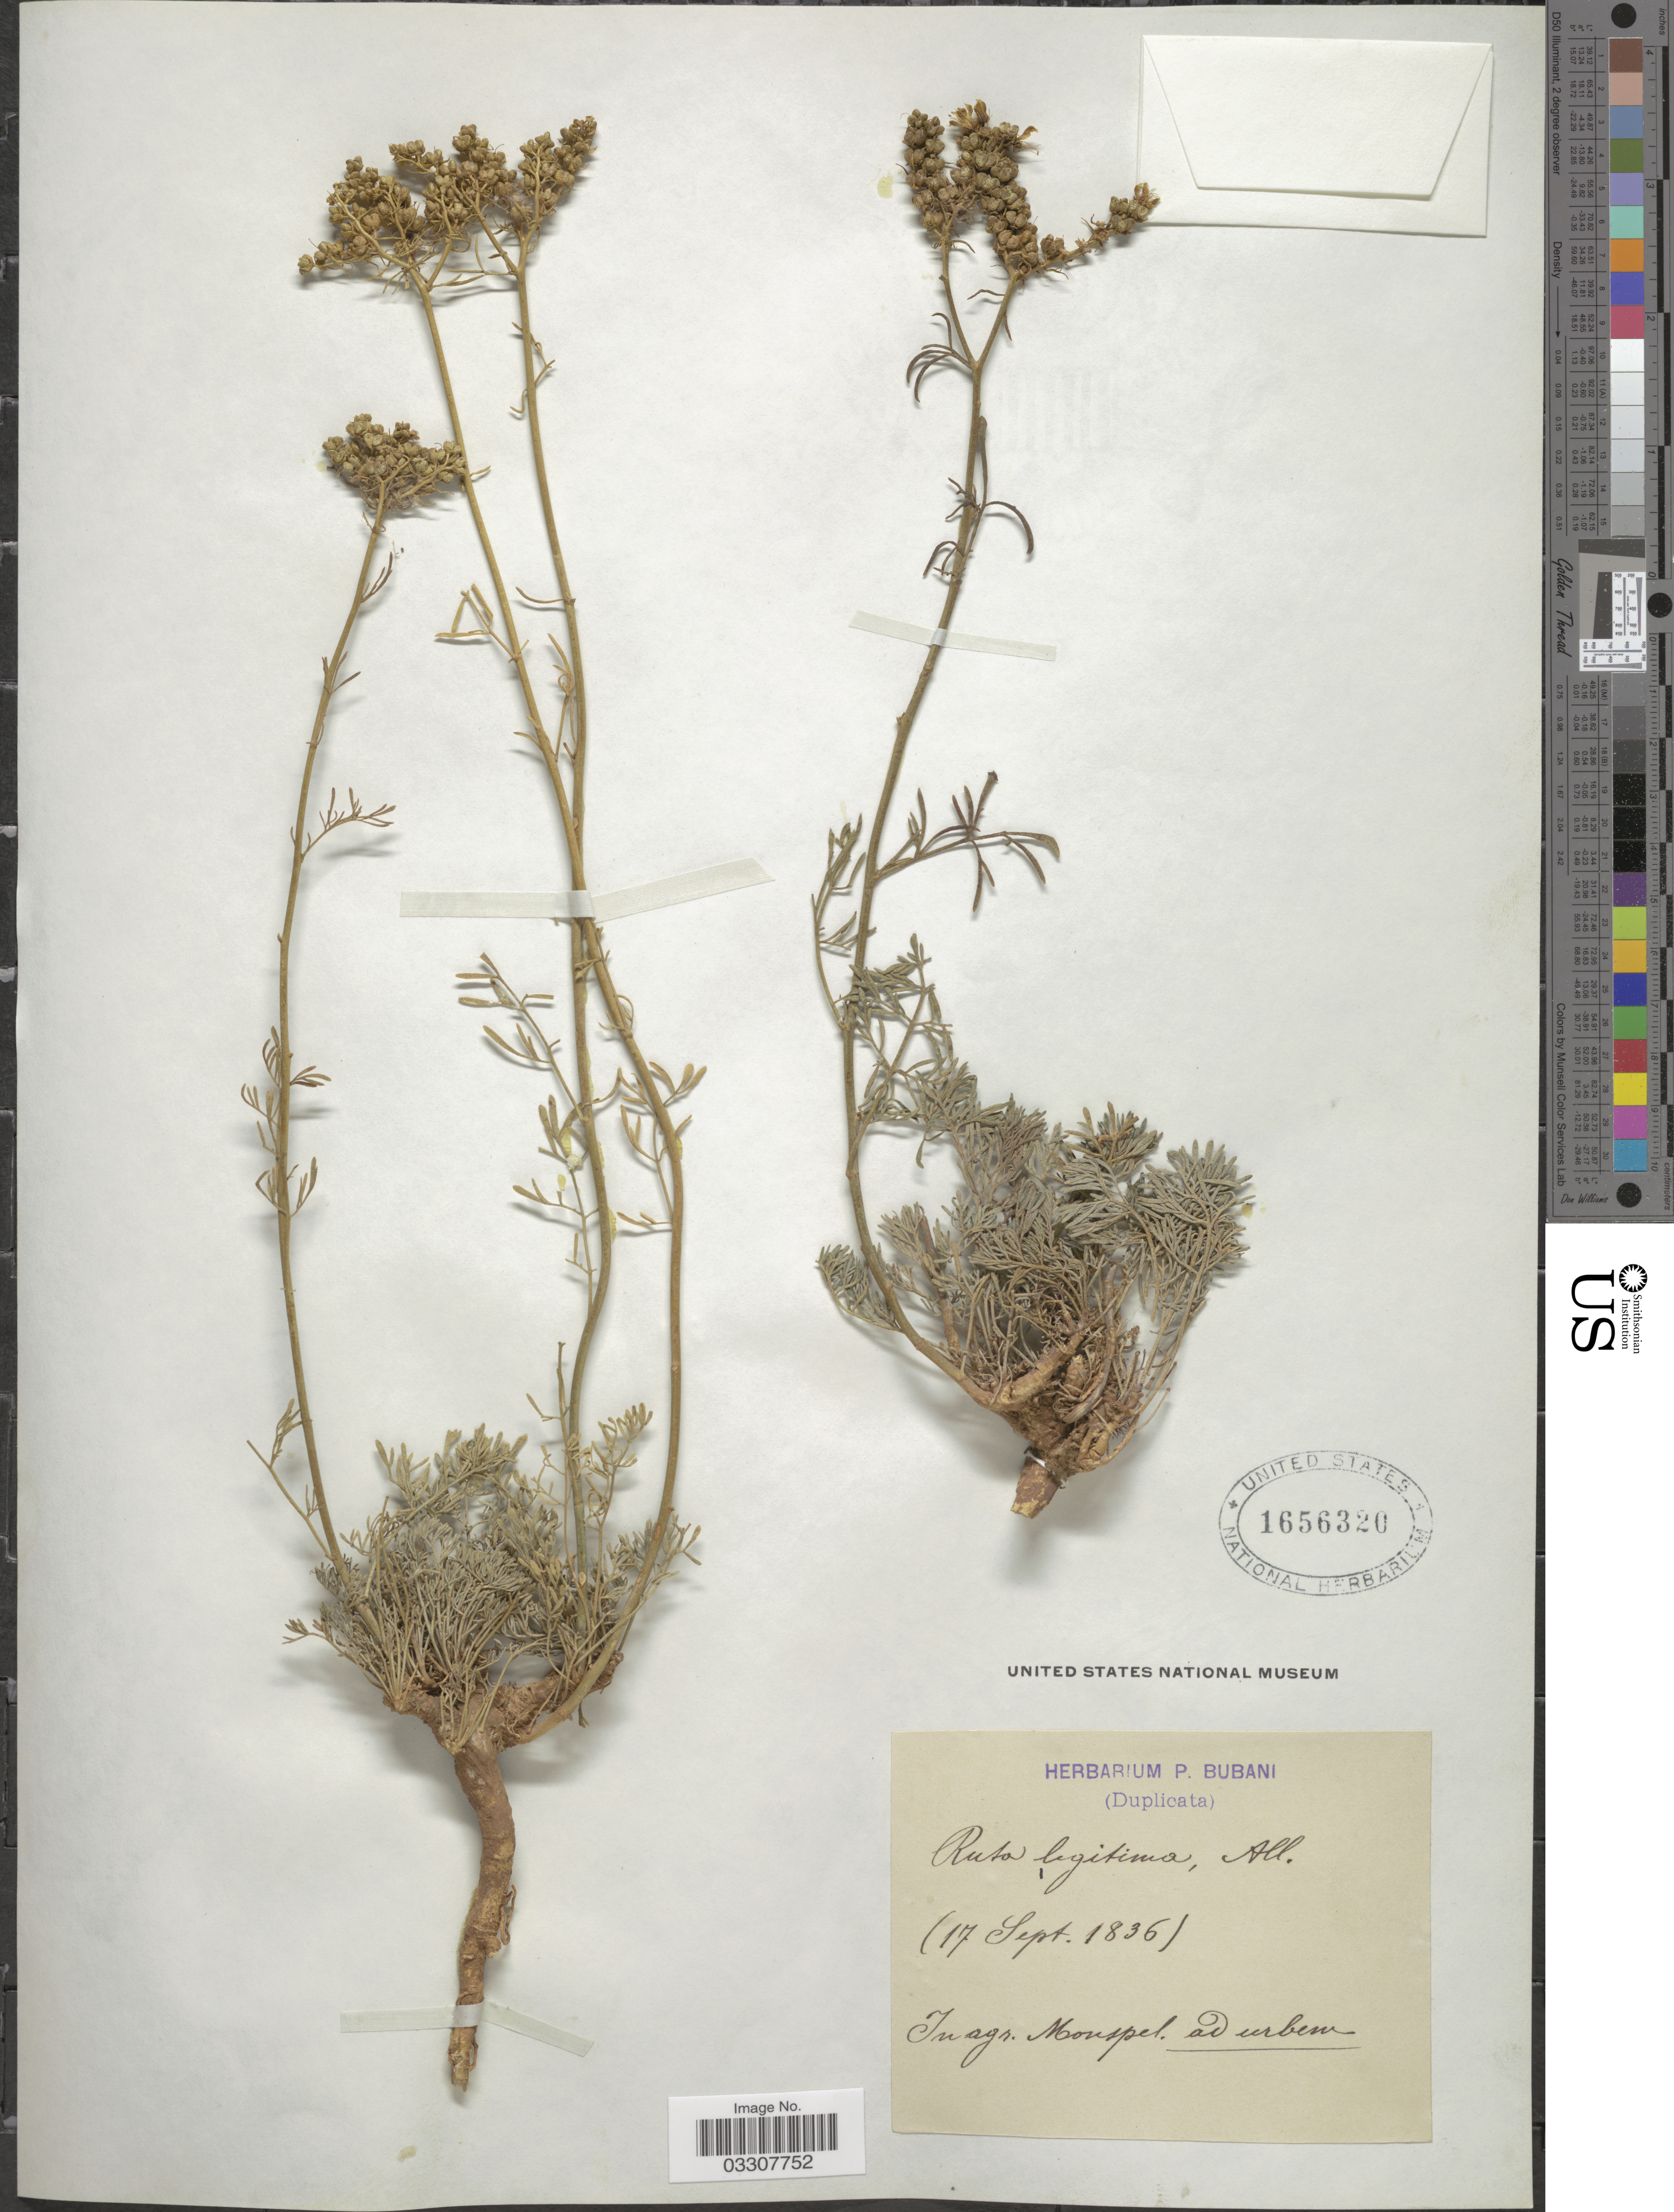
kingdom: Plantae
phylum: Tracheophyta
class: Magnoliopsida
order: Sapindales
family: Rutaceae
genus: Ruta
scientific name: Ruta montana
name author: (L.) L.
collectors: ex herb. P. Bubani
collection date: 1836-09-17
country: France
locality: In agr. Montpel. ad urbem.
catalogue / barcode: US 1656320